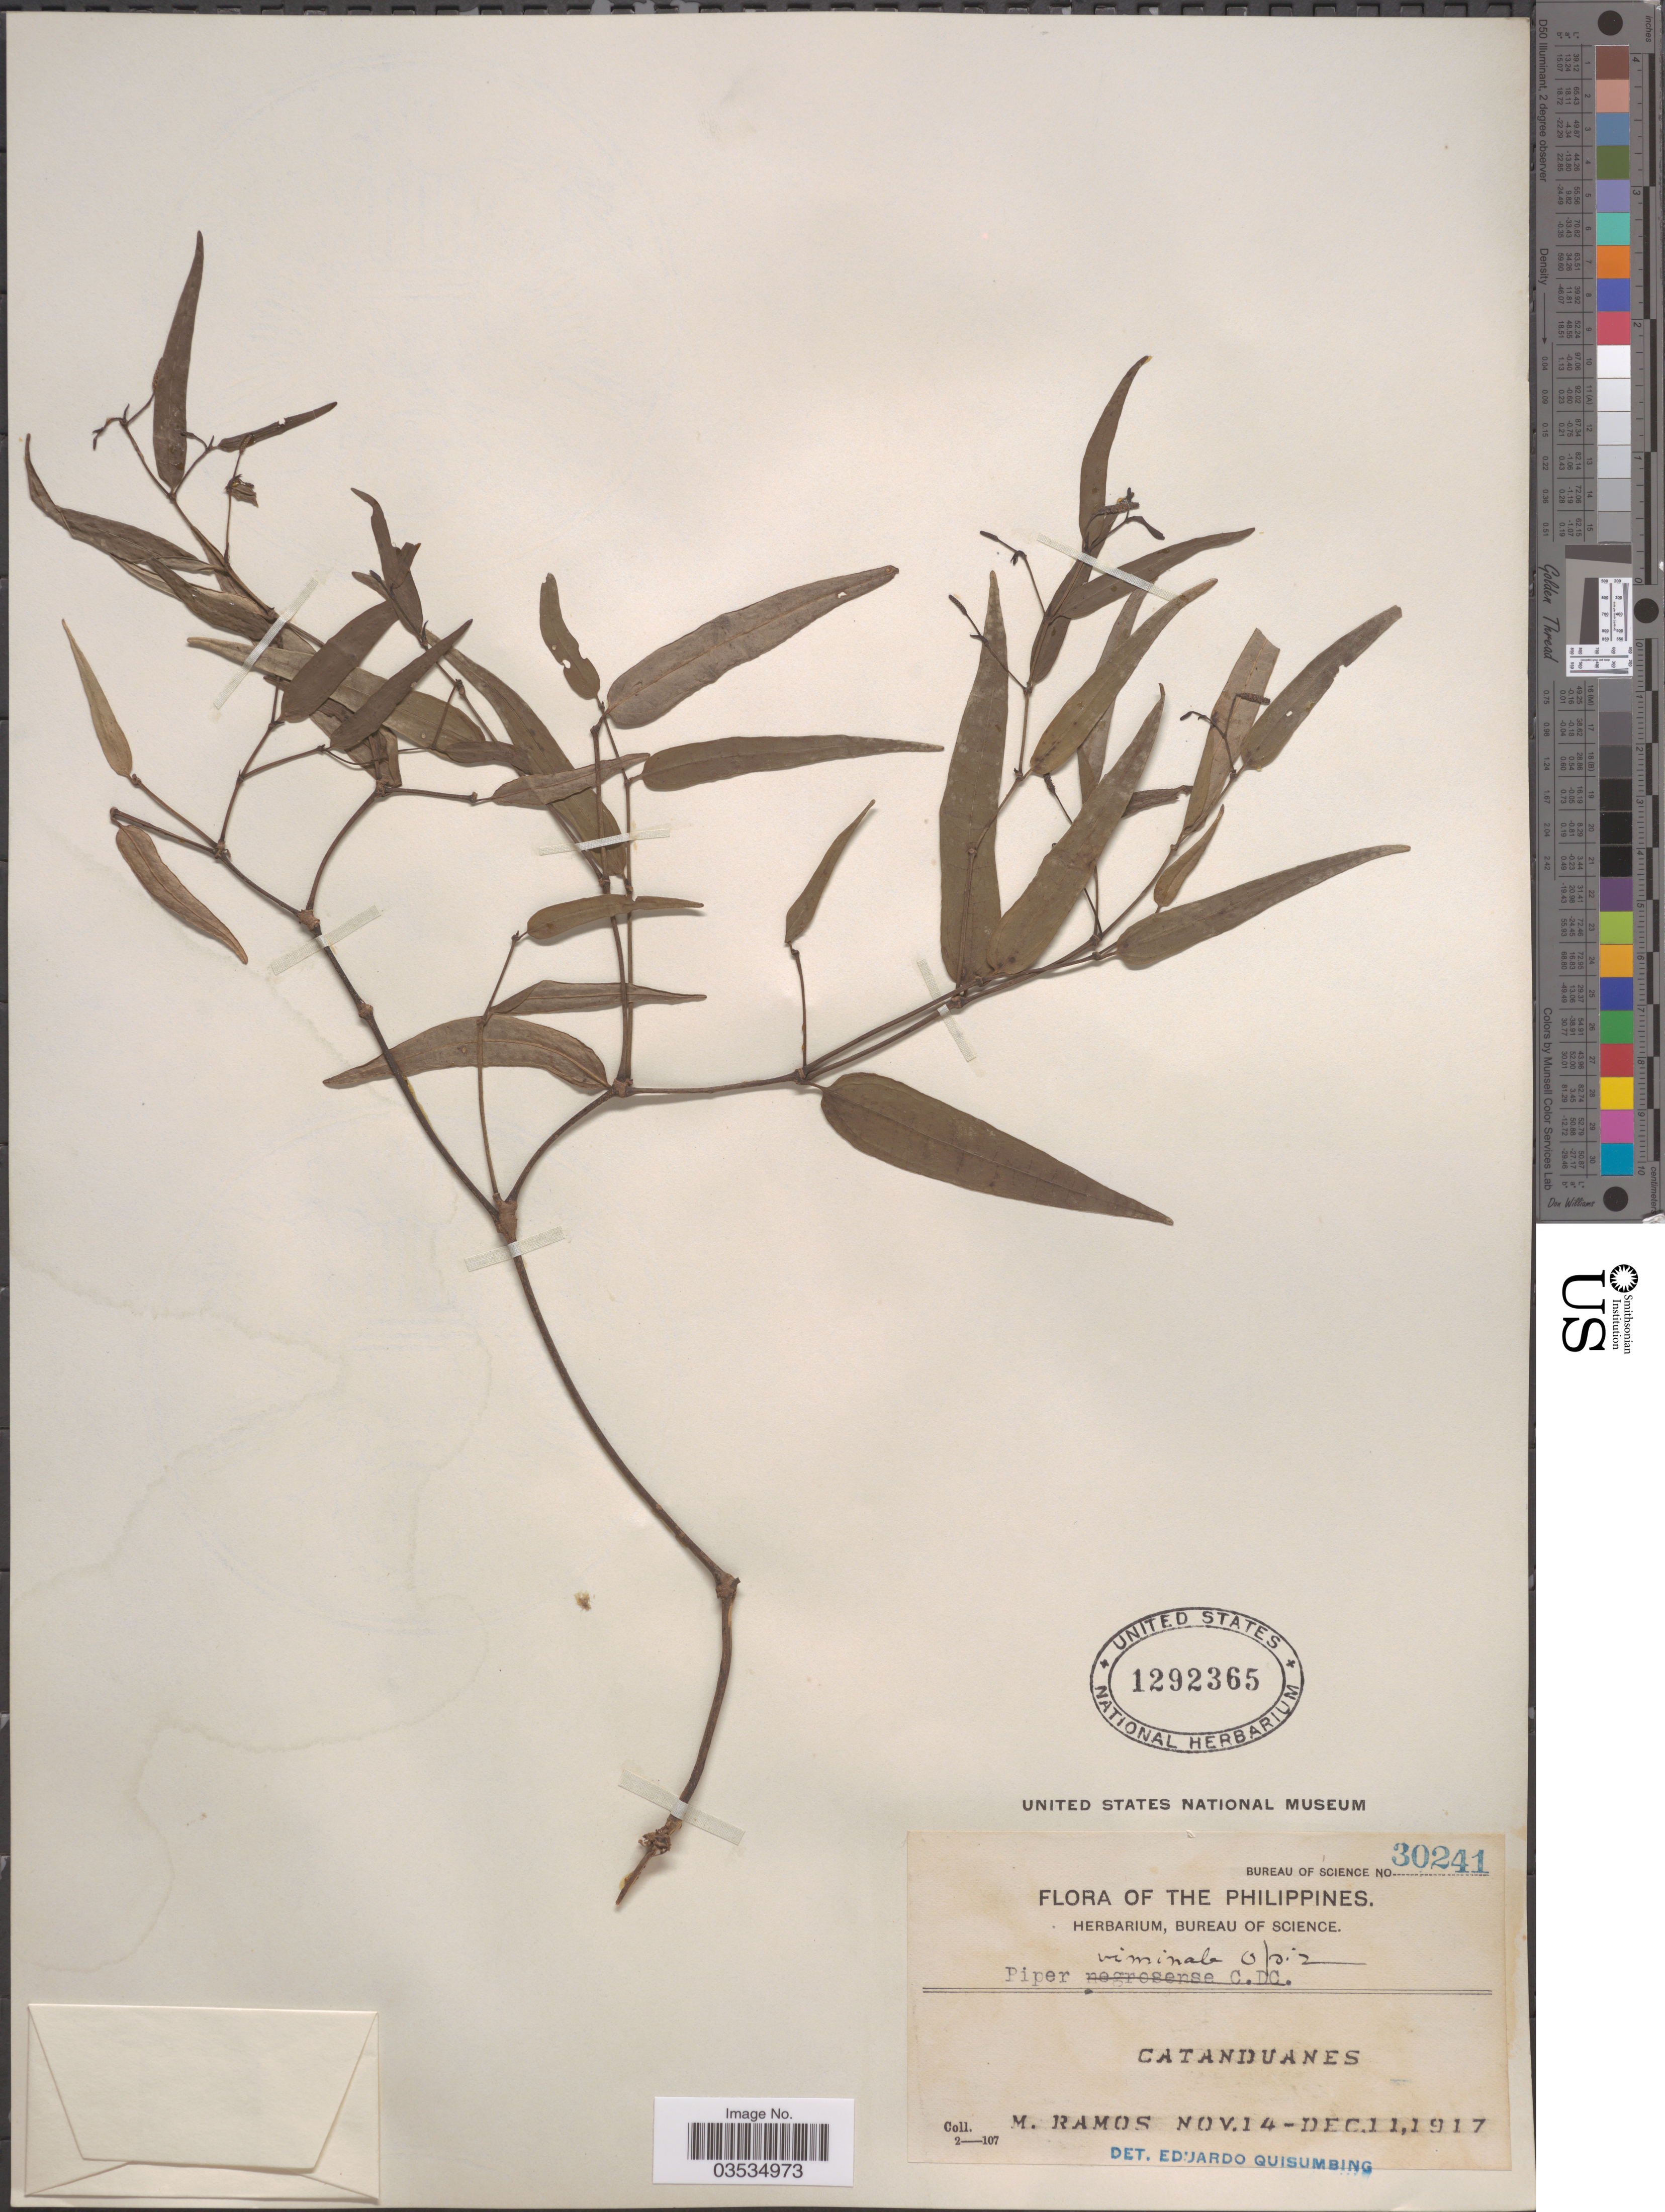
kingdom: Plantae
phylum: Tracheophyta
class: Magnoliopsida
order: Piperales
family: Piperaceae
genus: Piper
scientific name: Piper viminale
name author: Opiz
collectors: M. Ramos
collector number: Bureau of Science 30241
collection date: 1917-11-14/1917-12-11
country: Philippines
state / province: Bicol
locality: Catanduanes.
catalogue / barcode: US 1292365